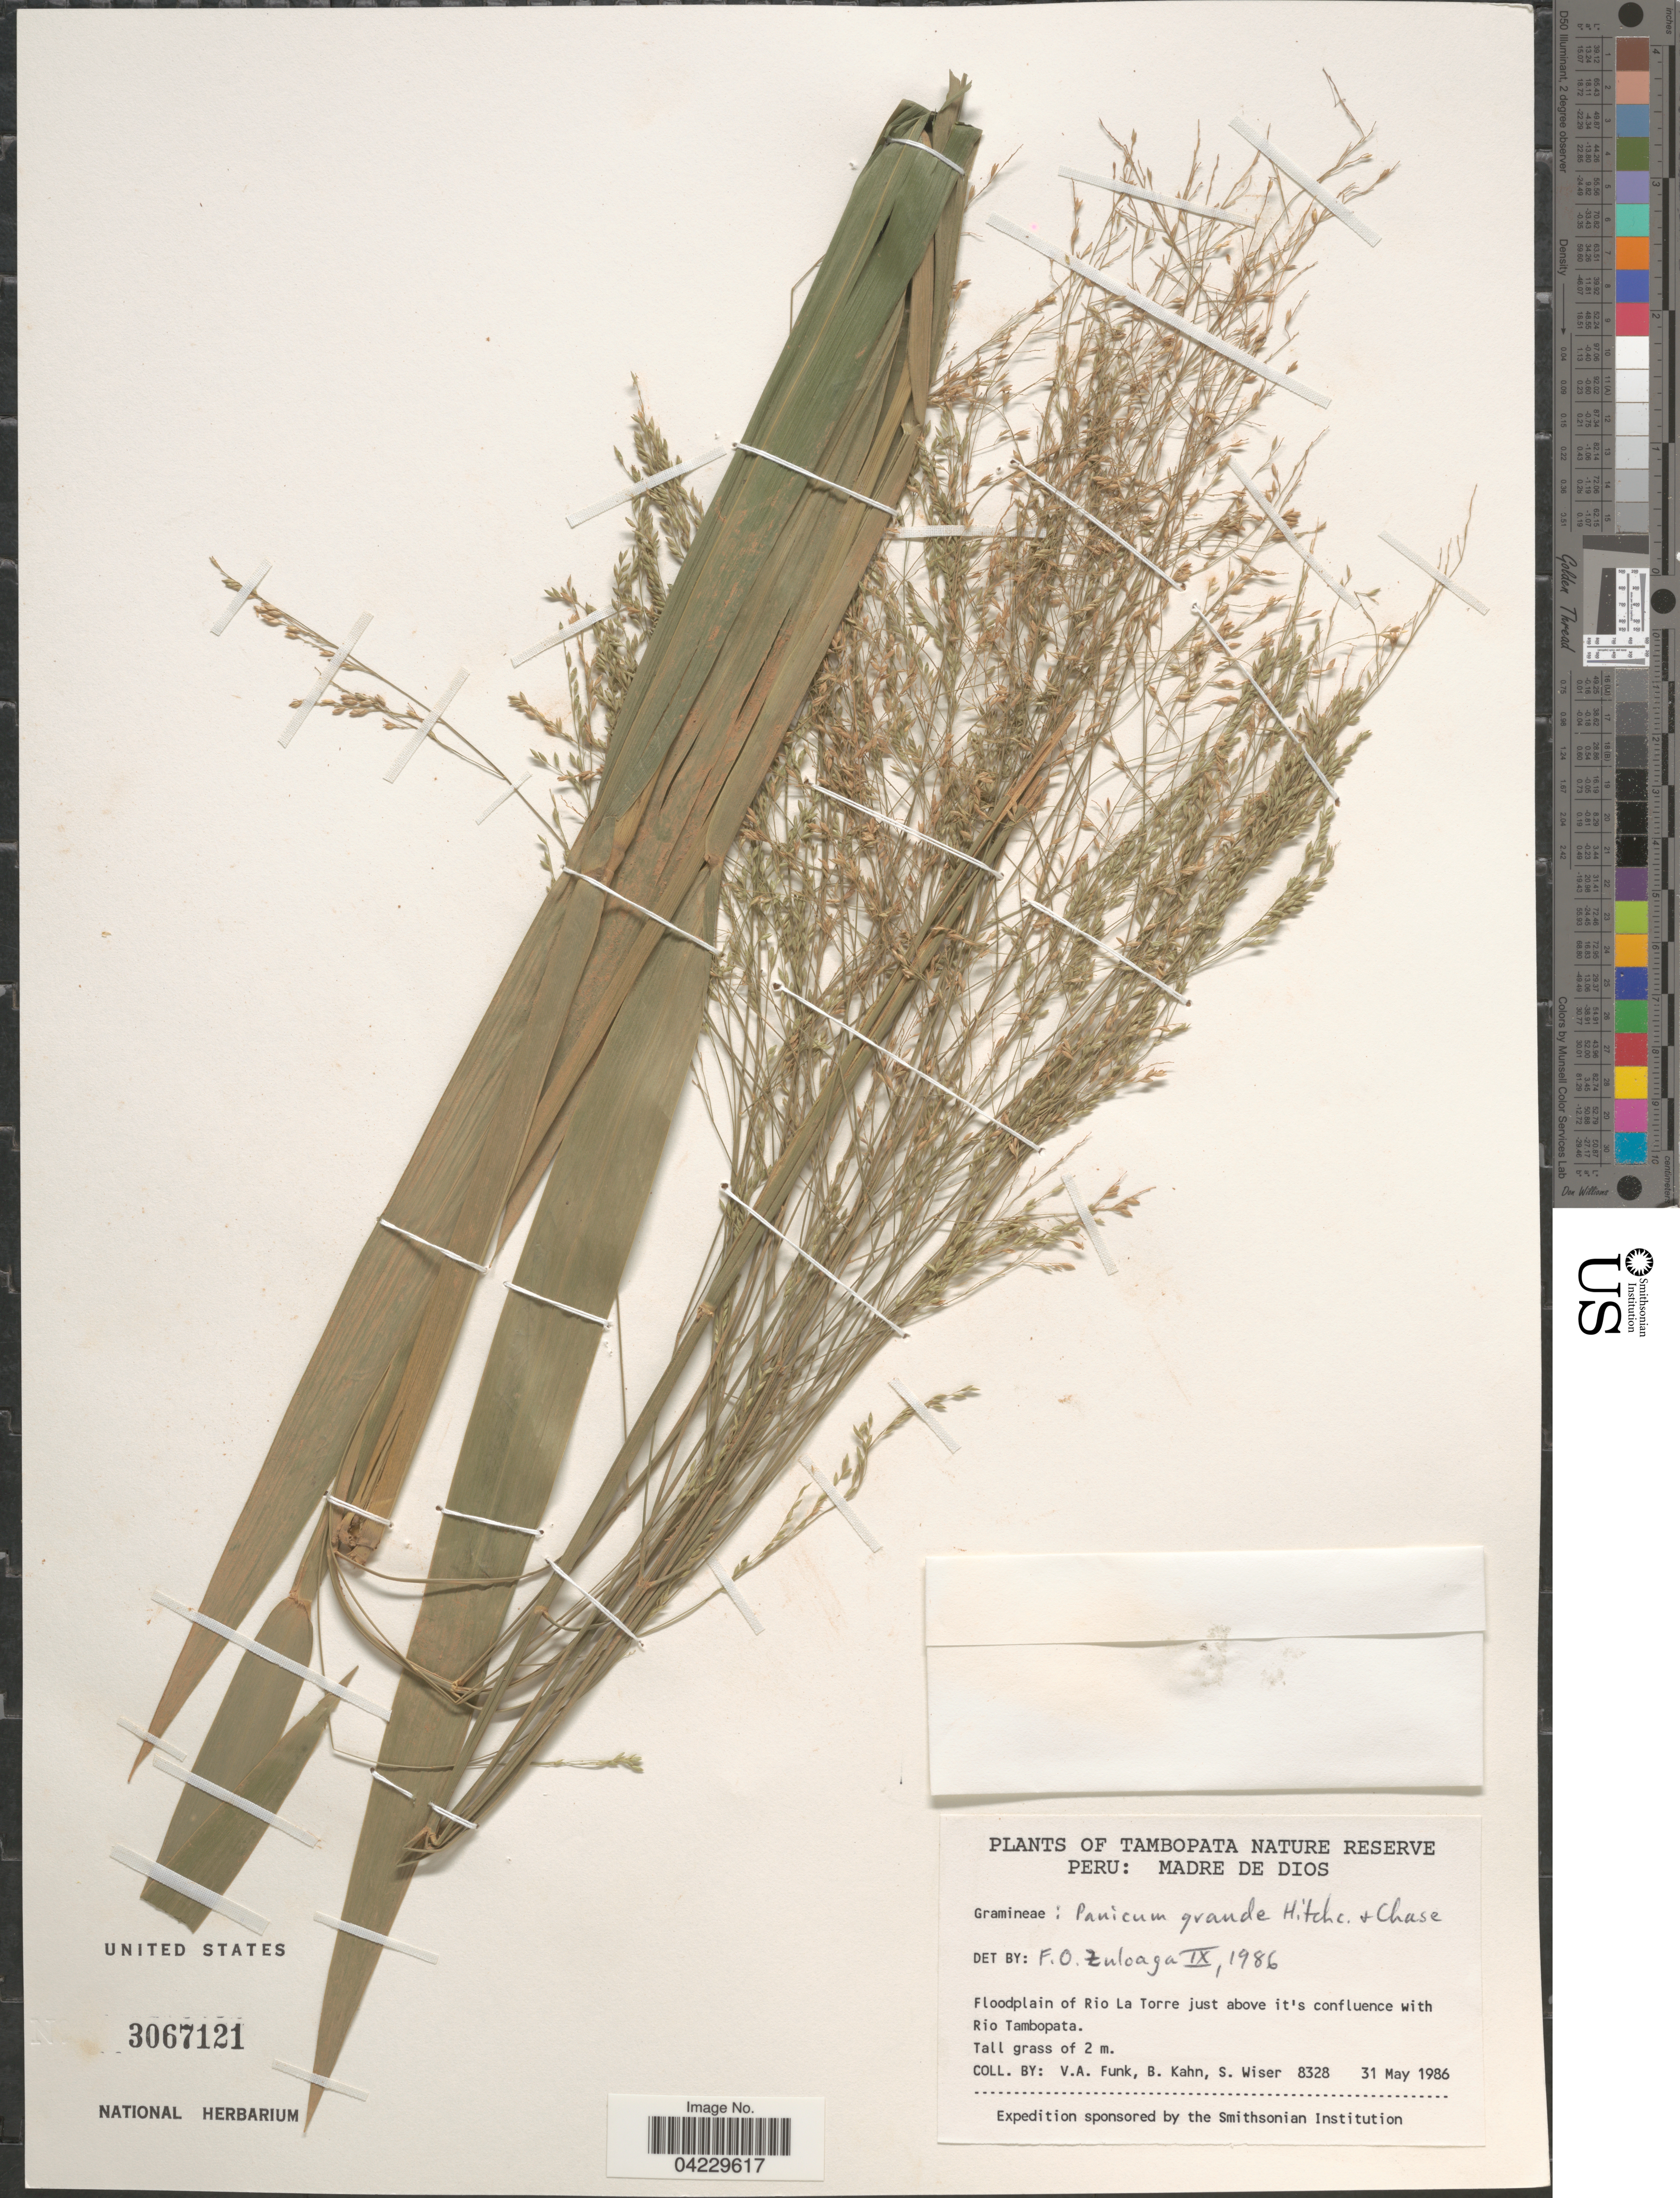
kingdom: Plantae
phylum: Tracheophyta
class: Liliopsida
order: Poales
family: Poaceae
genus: Hymenachne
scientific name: Hymenachne grandis ined. prp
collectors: V. Funk, B. Kahn & S. Wiser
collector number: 8328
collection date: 1986-05-31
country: Peru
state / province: Madre de Dios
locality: Tambopata Nature Reserve. Floodplain of Rio La Torre just above it's confluence with Rio Tambopata.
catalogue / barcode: US 3067121